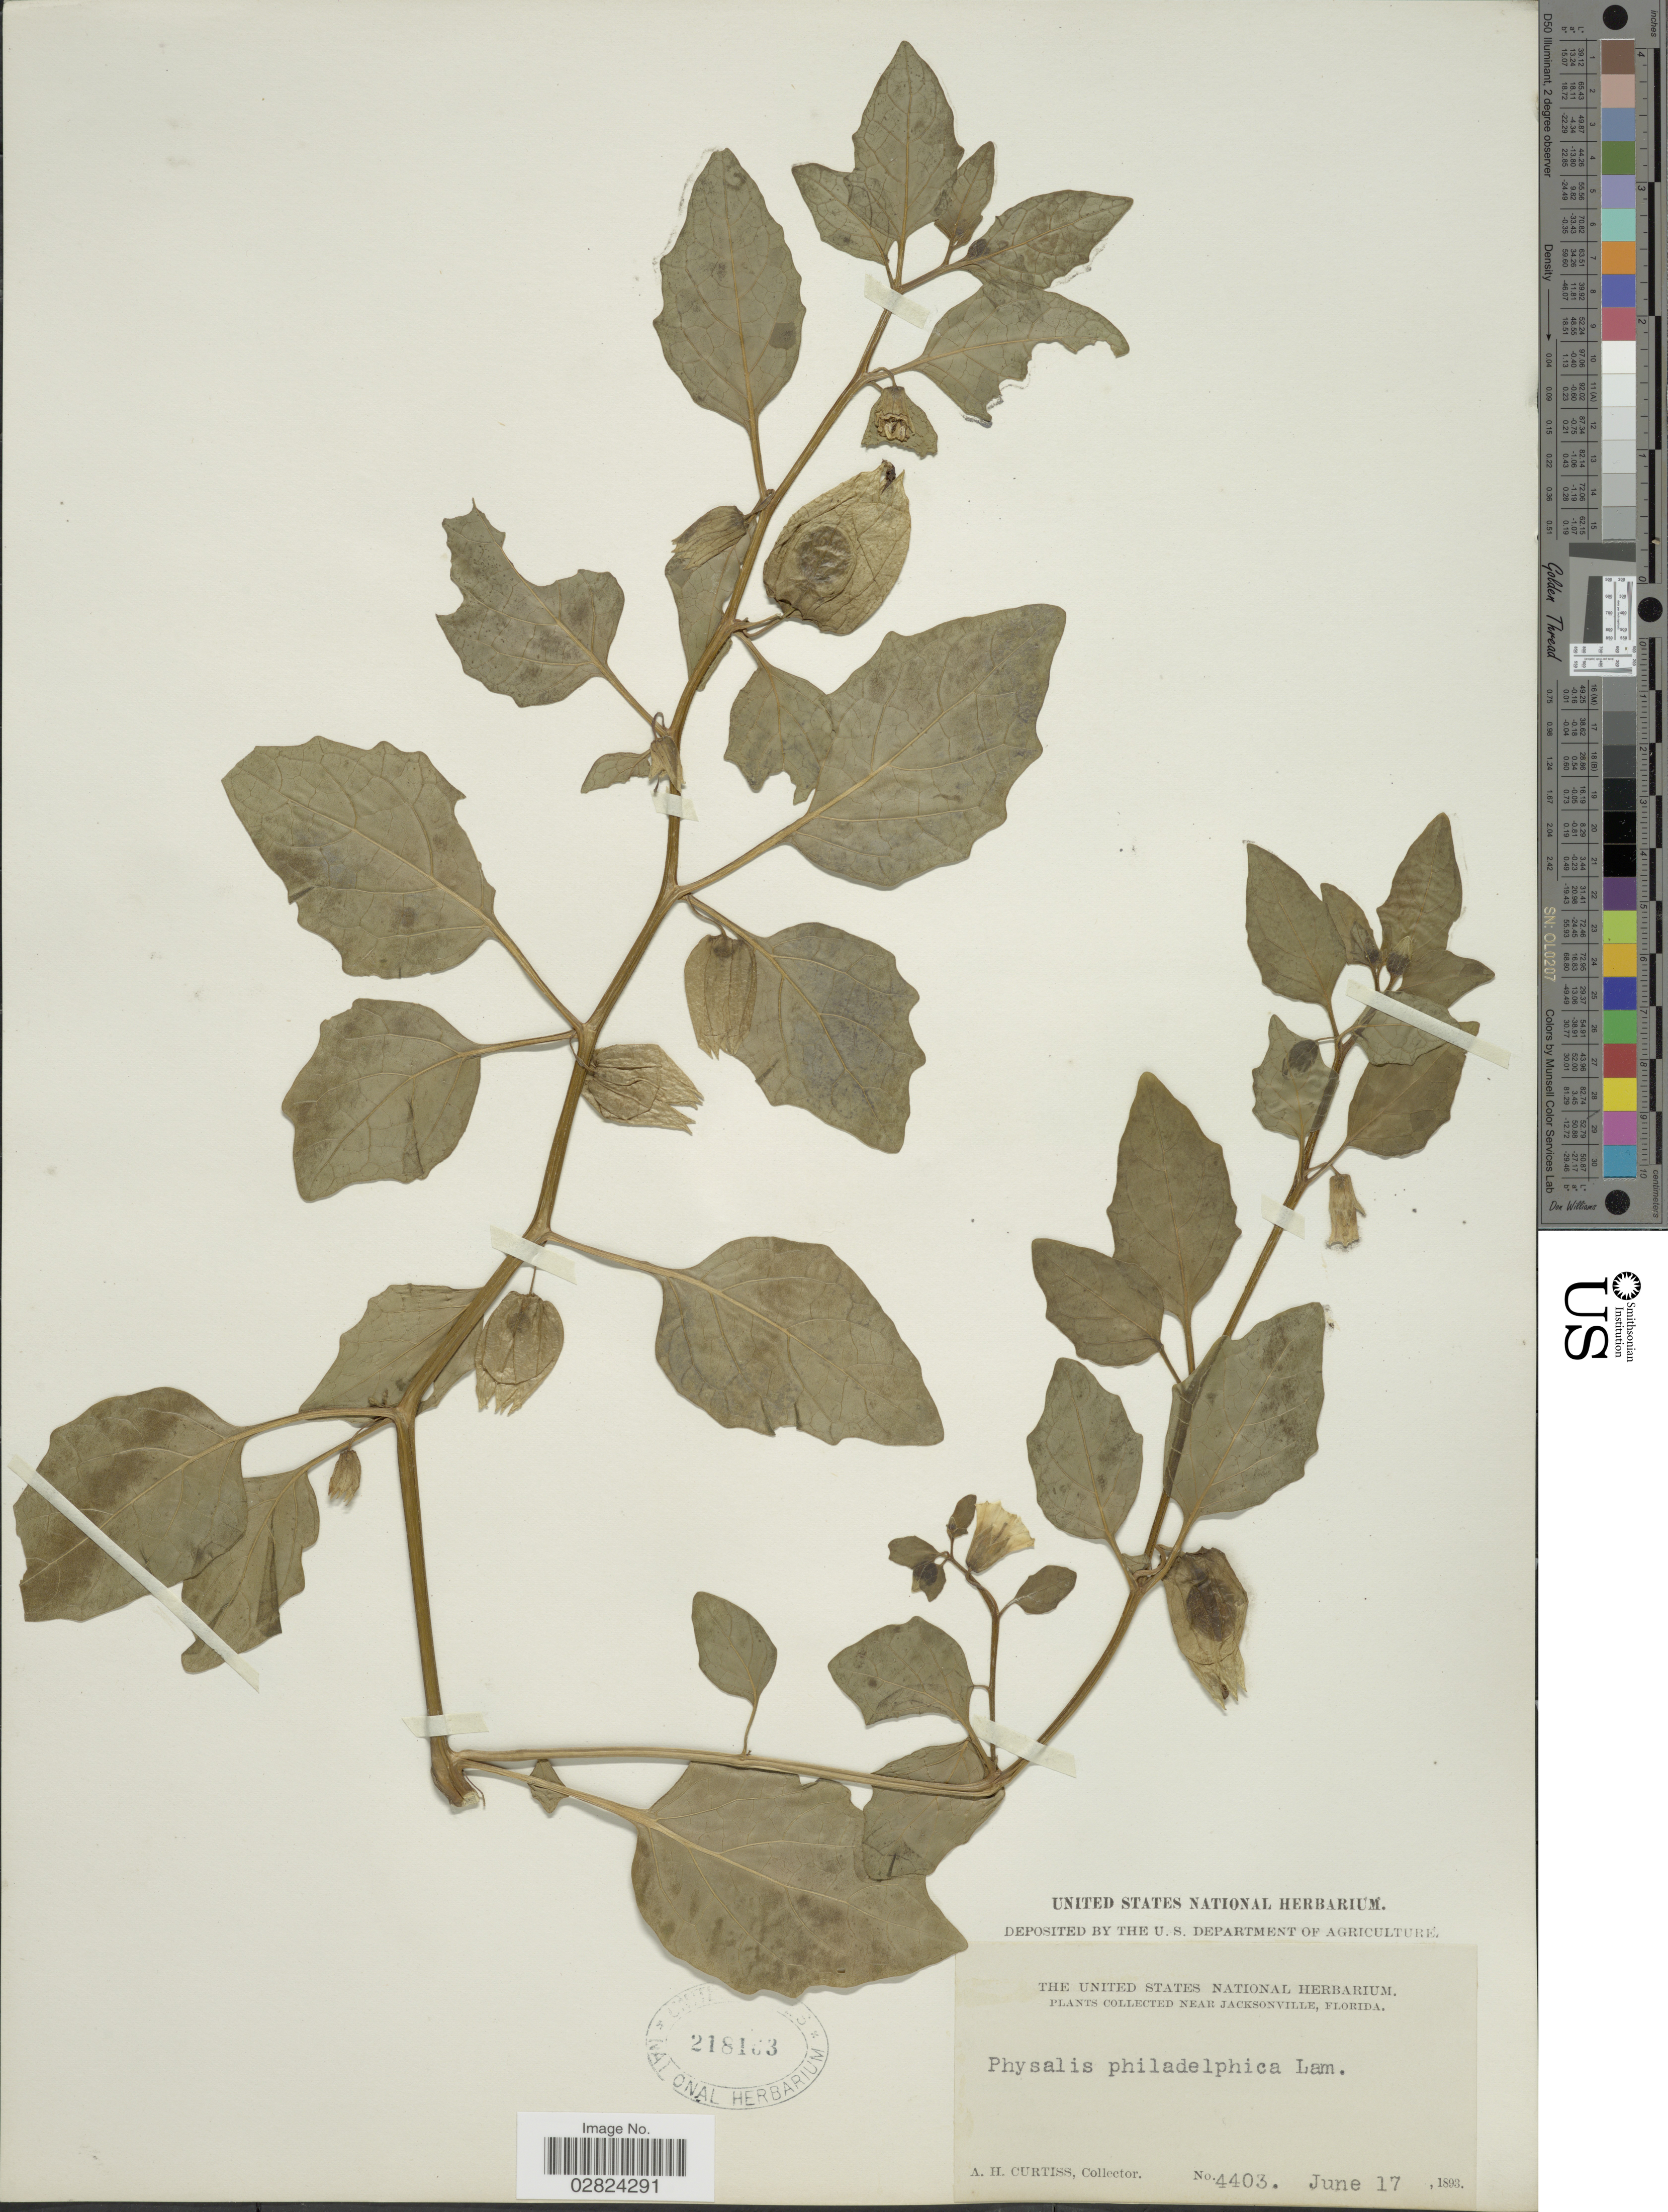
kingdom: Plantae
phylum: Tracheophyta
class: Magnoliopsida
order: Solanales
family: Solanaceae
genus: Physalis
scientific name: Physalis subglabrata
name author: Mack. & Bush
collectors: A. H. Curtiss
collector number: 4403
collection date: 1893-06-17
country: United States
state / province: Florida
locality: Near Jacksonville.